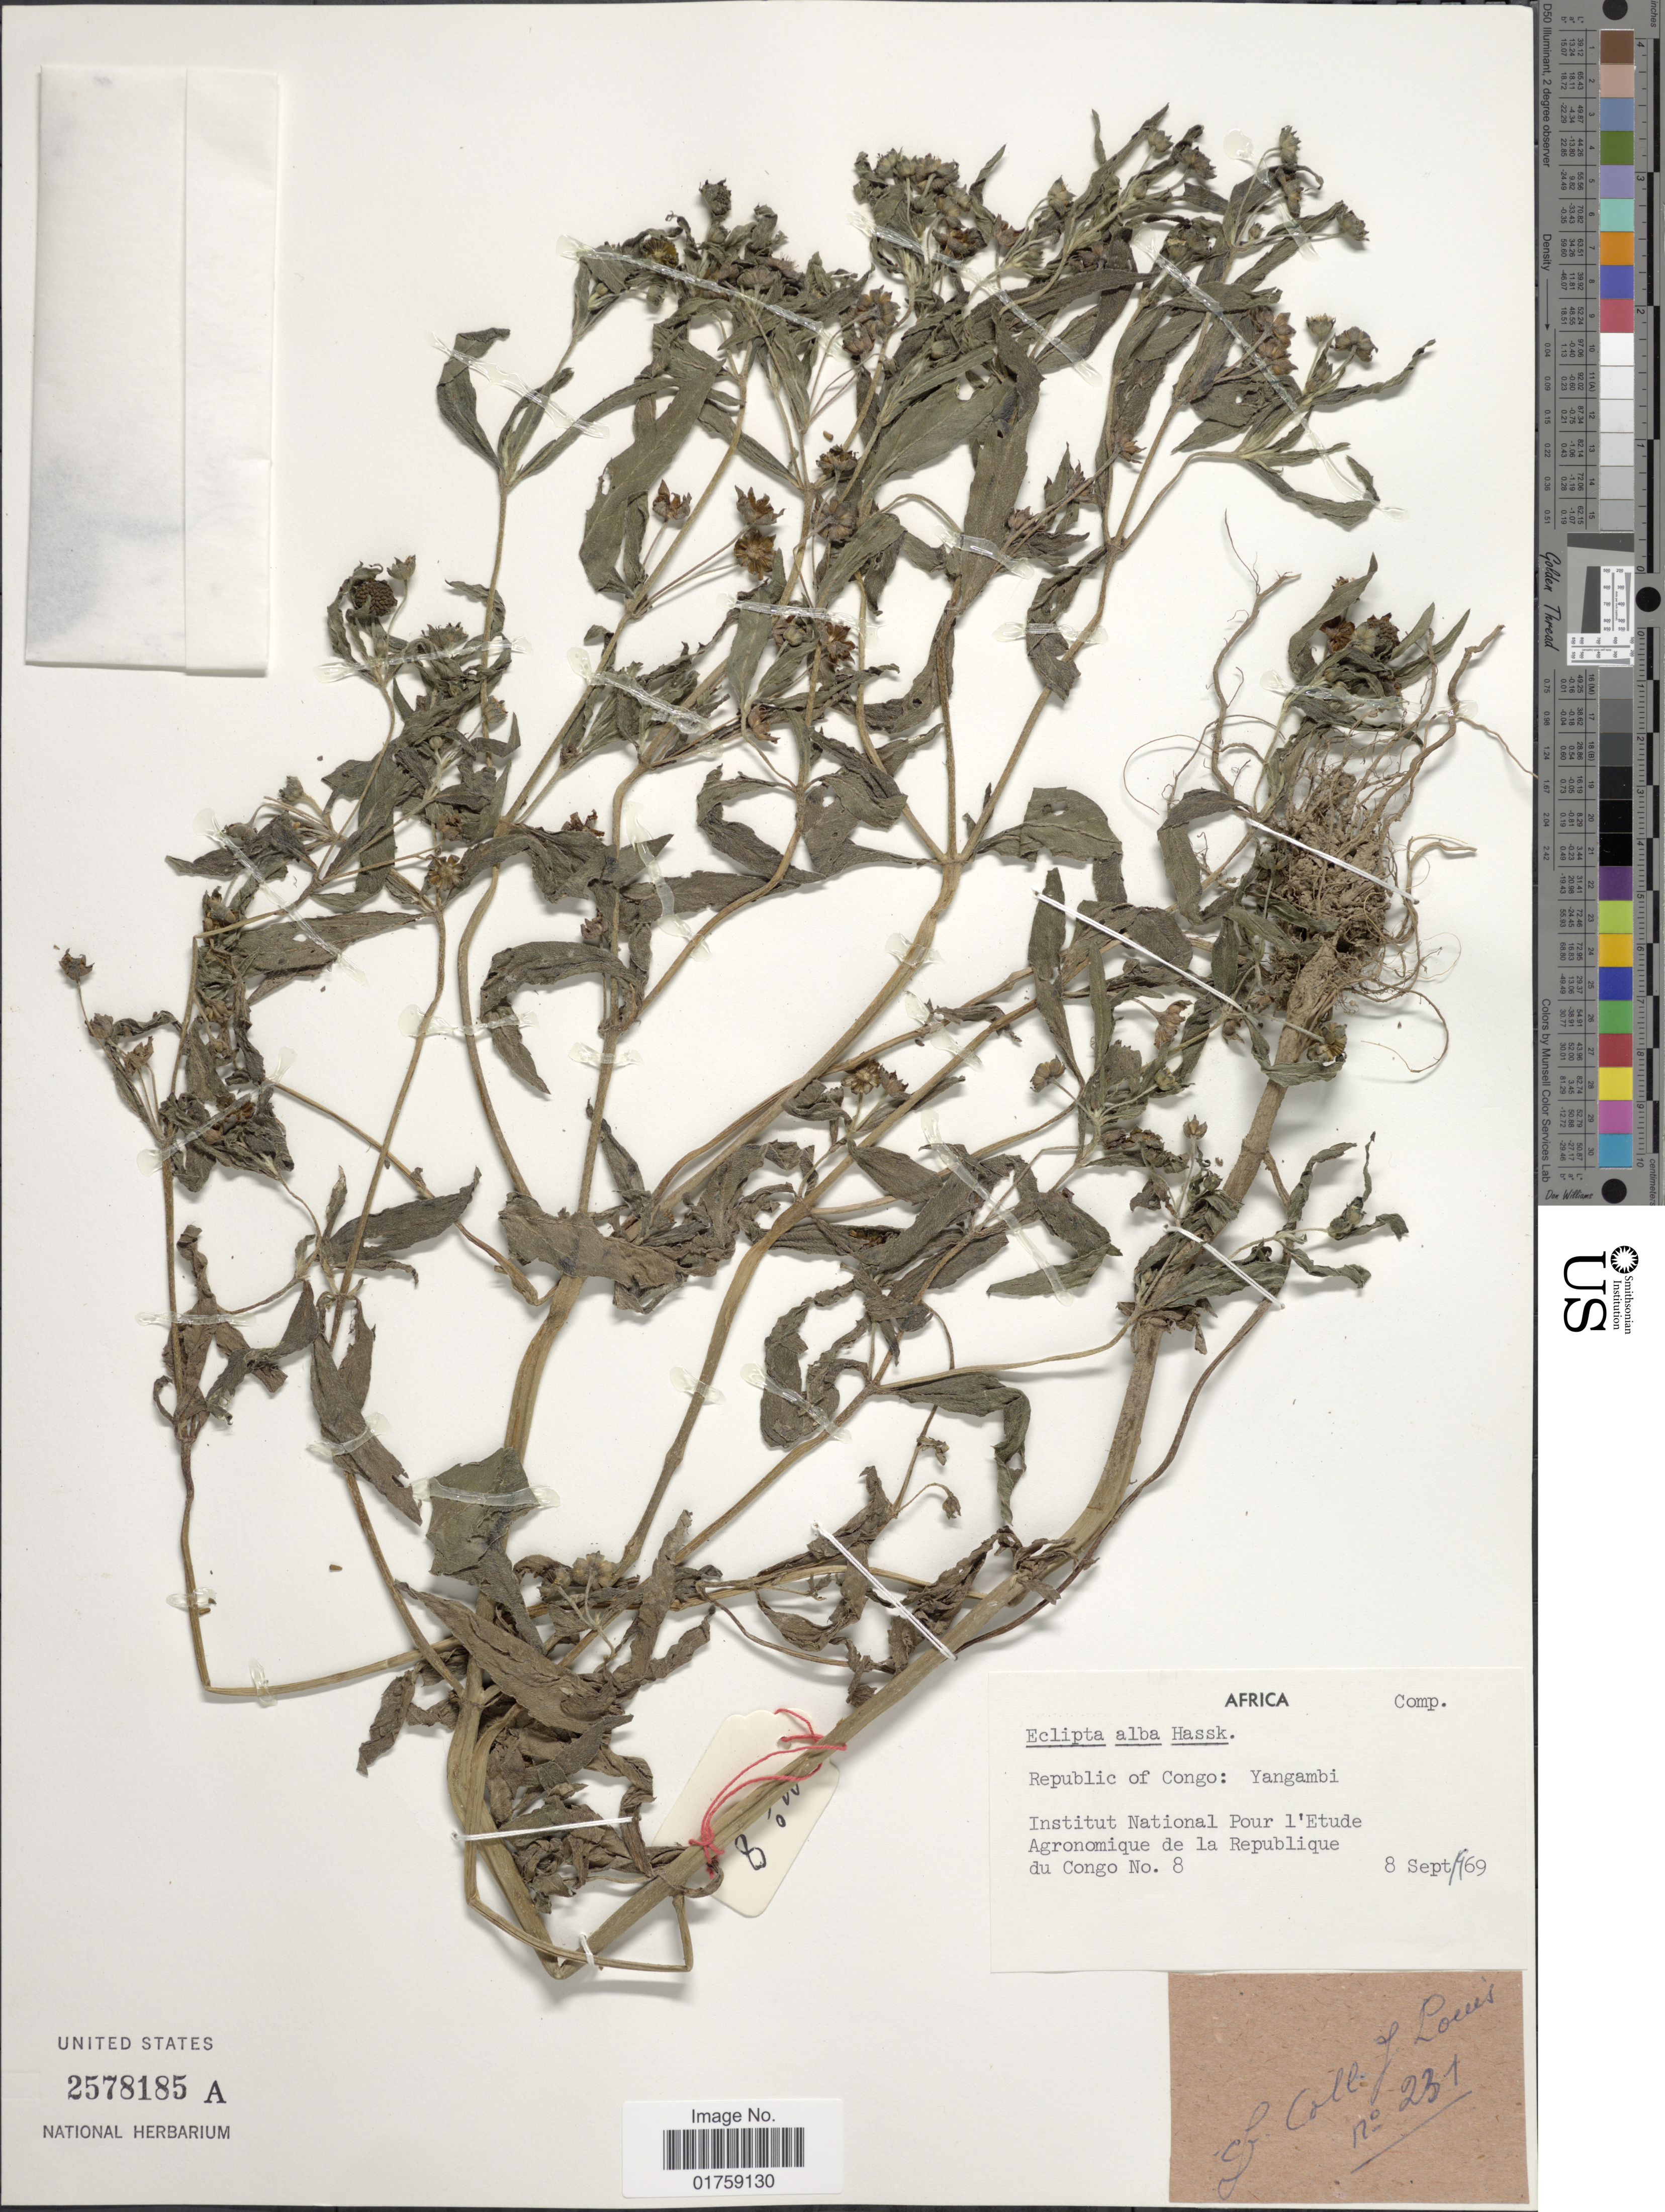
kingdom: Plantae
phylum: Tracheophyta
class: Magnoliopsida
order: Asterales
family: Asteraceae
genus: Eclipta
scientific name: Eclipta alba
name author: (L.) Hassk.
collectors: J. Louis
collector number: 231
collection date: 1979-09-08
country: Congo, Republic of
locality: Republic of Congo: Yangambi.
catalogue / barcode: US 2578185A